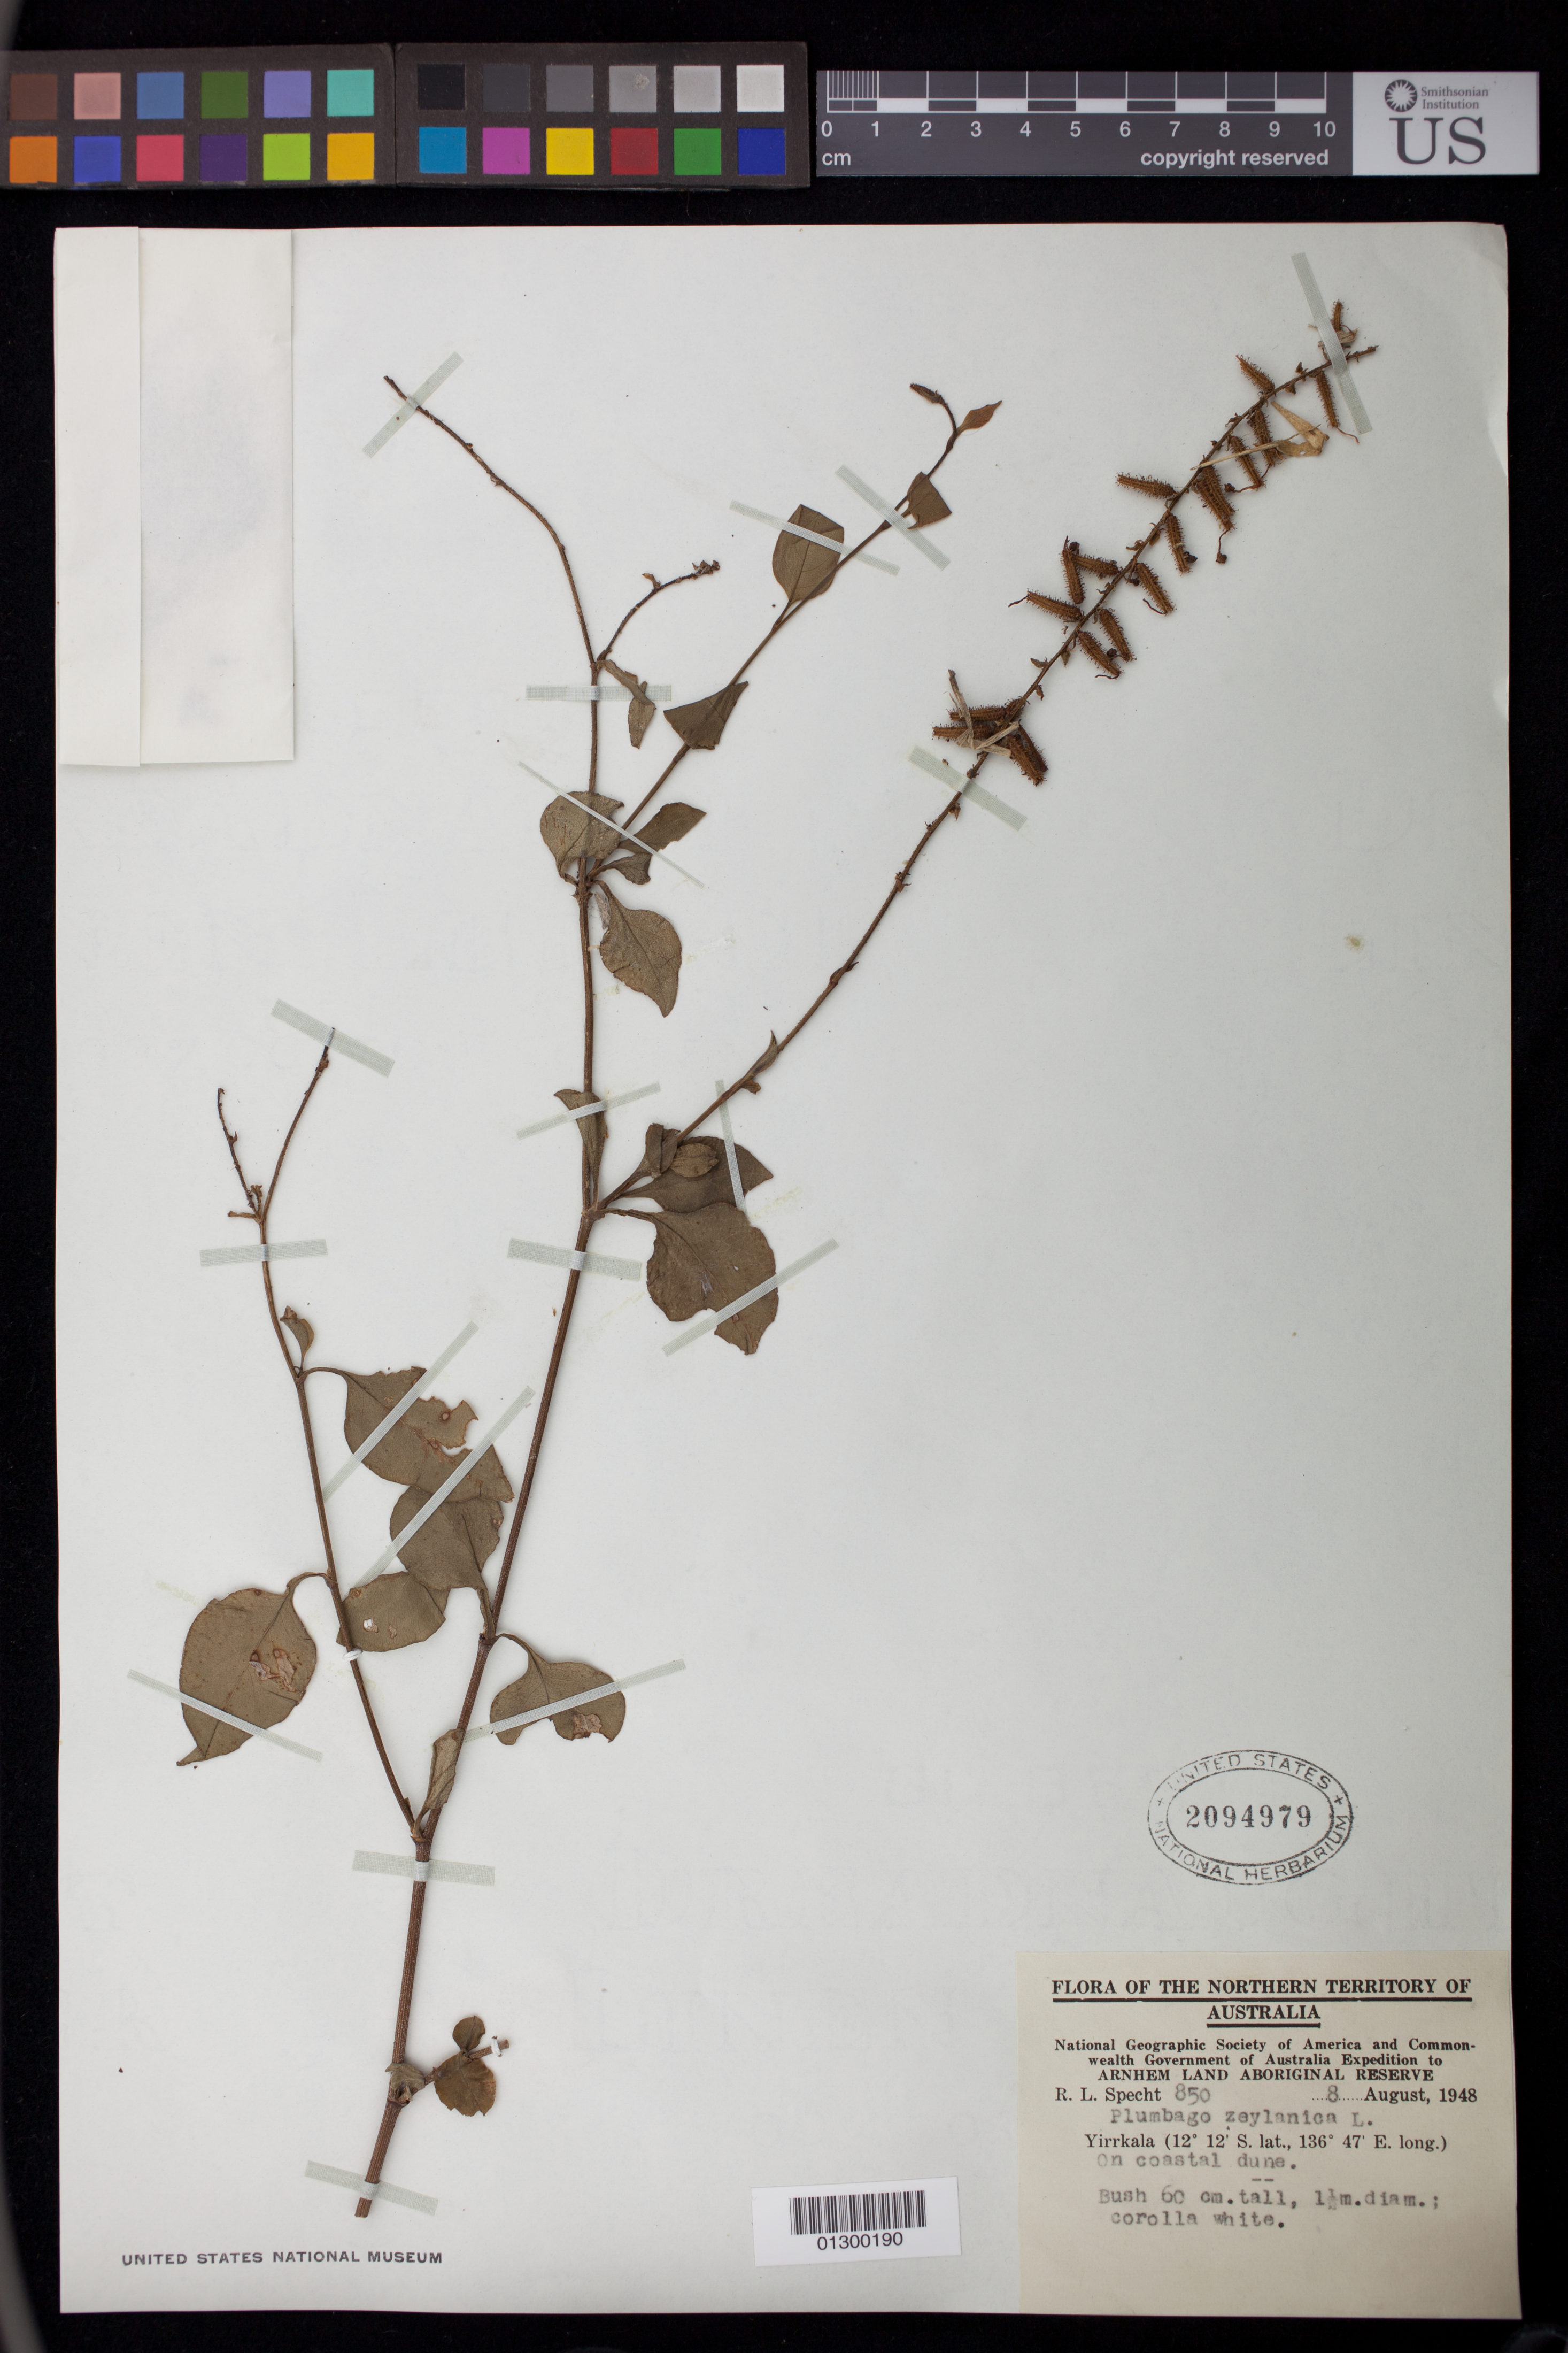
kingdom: Plantae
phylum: Tracheophyta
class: Magnoliopsida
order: Caryophyllales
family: Plumbaginaceae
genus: Plumbago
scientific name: Plumbago zeylanica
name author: L.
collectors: R. L. Specht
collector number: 850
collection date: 1948-08-08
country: Australia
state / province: Northern Territory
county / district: East Arnhem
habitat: On coastal dune.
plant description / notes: Bush 60 cm. tall, 1.5 m. diam.; corolla white.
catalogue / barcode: US 2094979